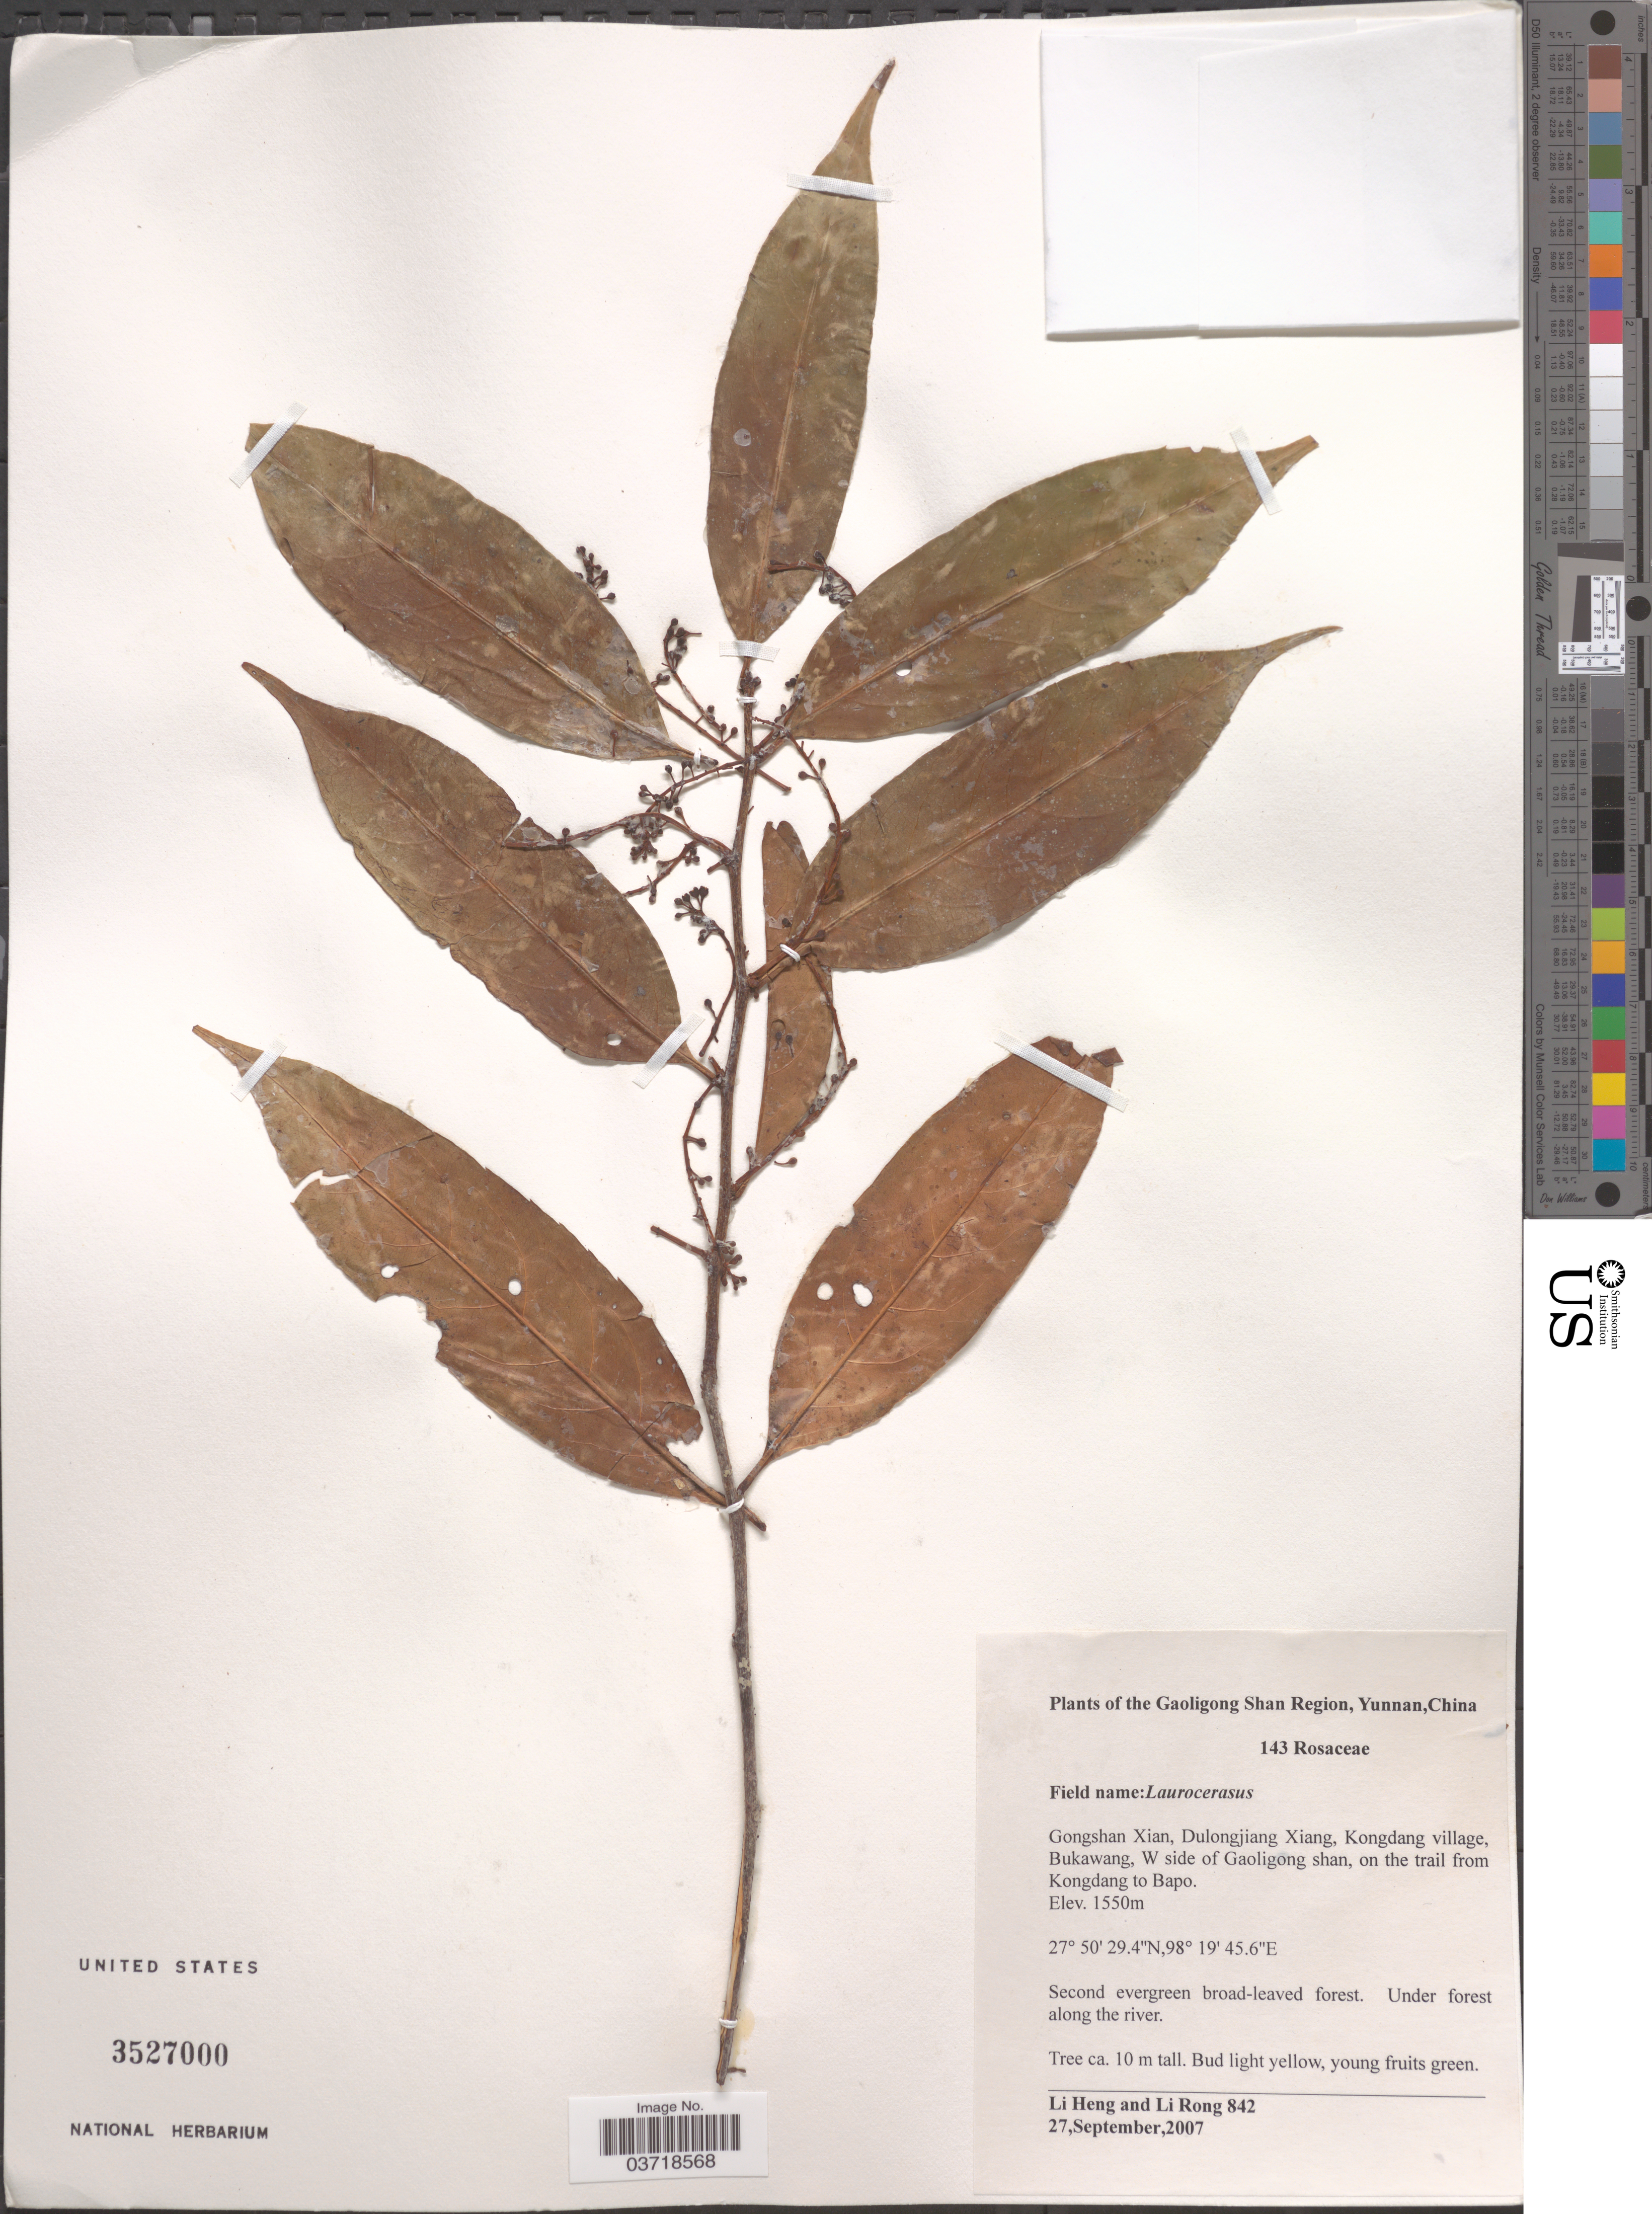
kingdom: Plantae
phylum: Tracheophyta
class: Magnoliopsida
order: Rosales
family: Rosaceae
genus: Prunus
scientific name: Prunus sp.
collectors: L. Heng & R. Li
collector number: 842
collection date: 2007-09-27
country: China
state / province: Yunnan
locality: The Gaoligong Shan Region. Gongshan Xian, Dulongjiang Xiang, Kongdang village, Bukawang, W side of Gaoligong shan, on the trail from Kongdang to Bapo.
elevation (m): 1550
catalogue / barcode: US 3527000